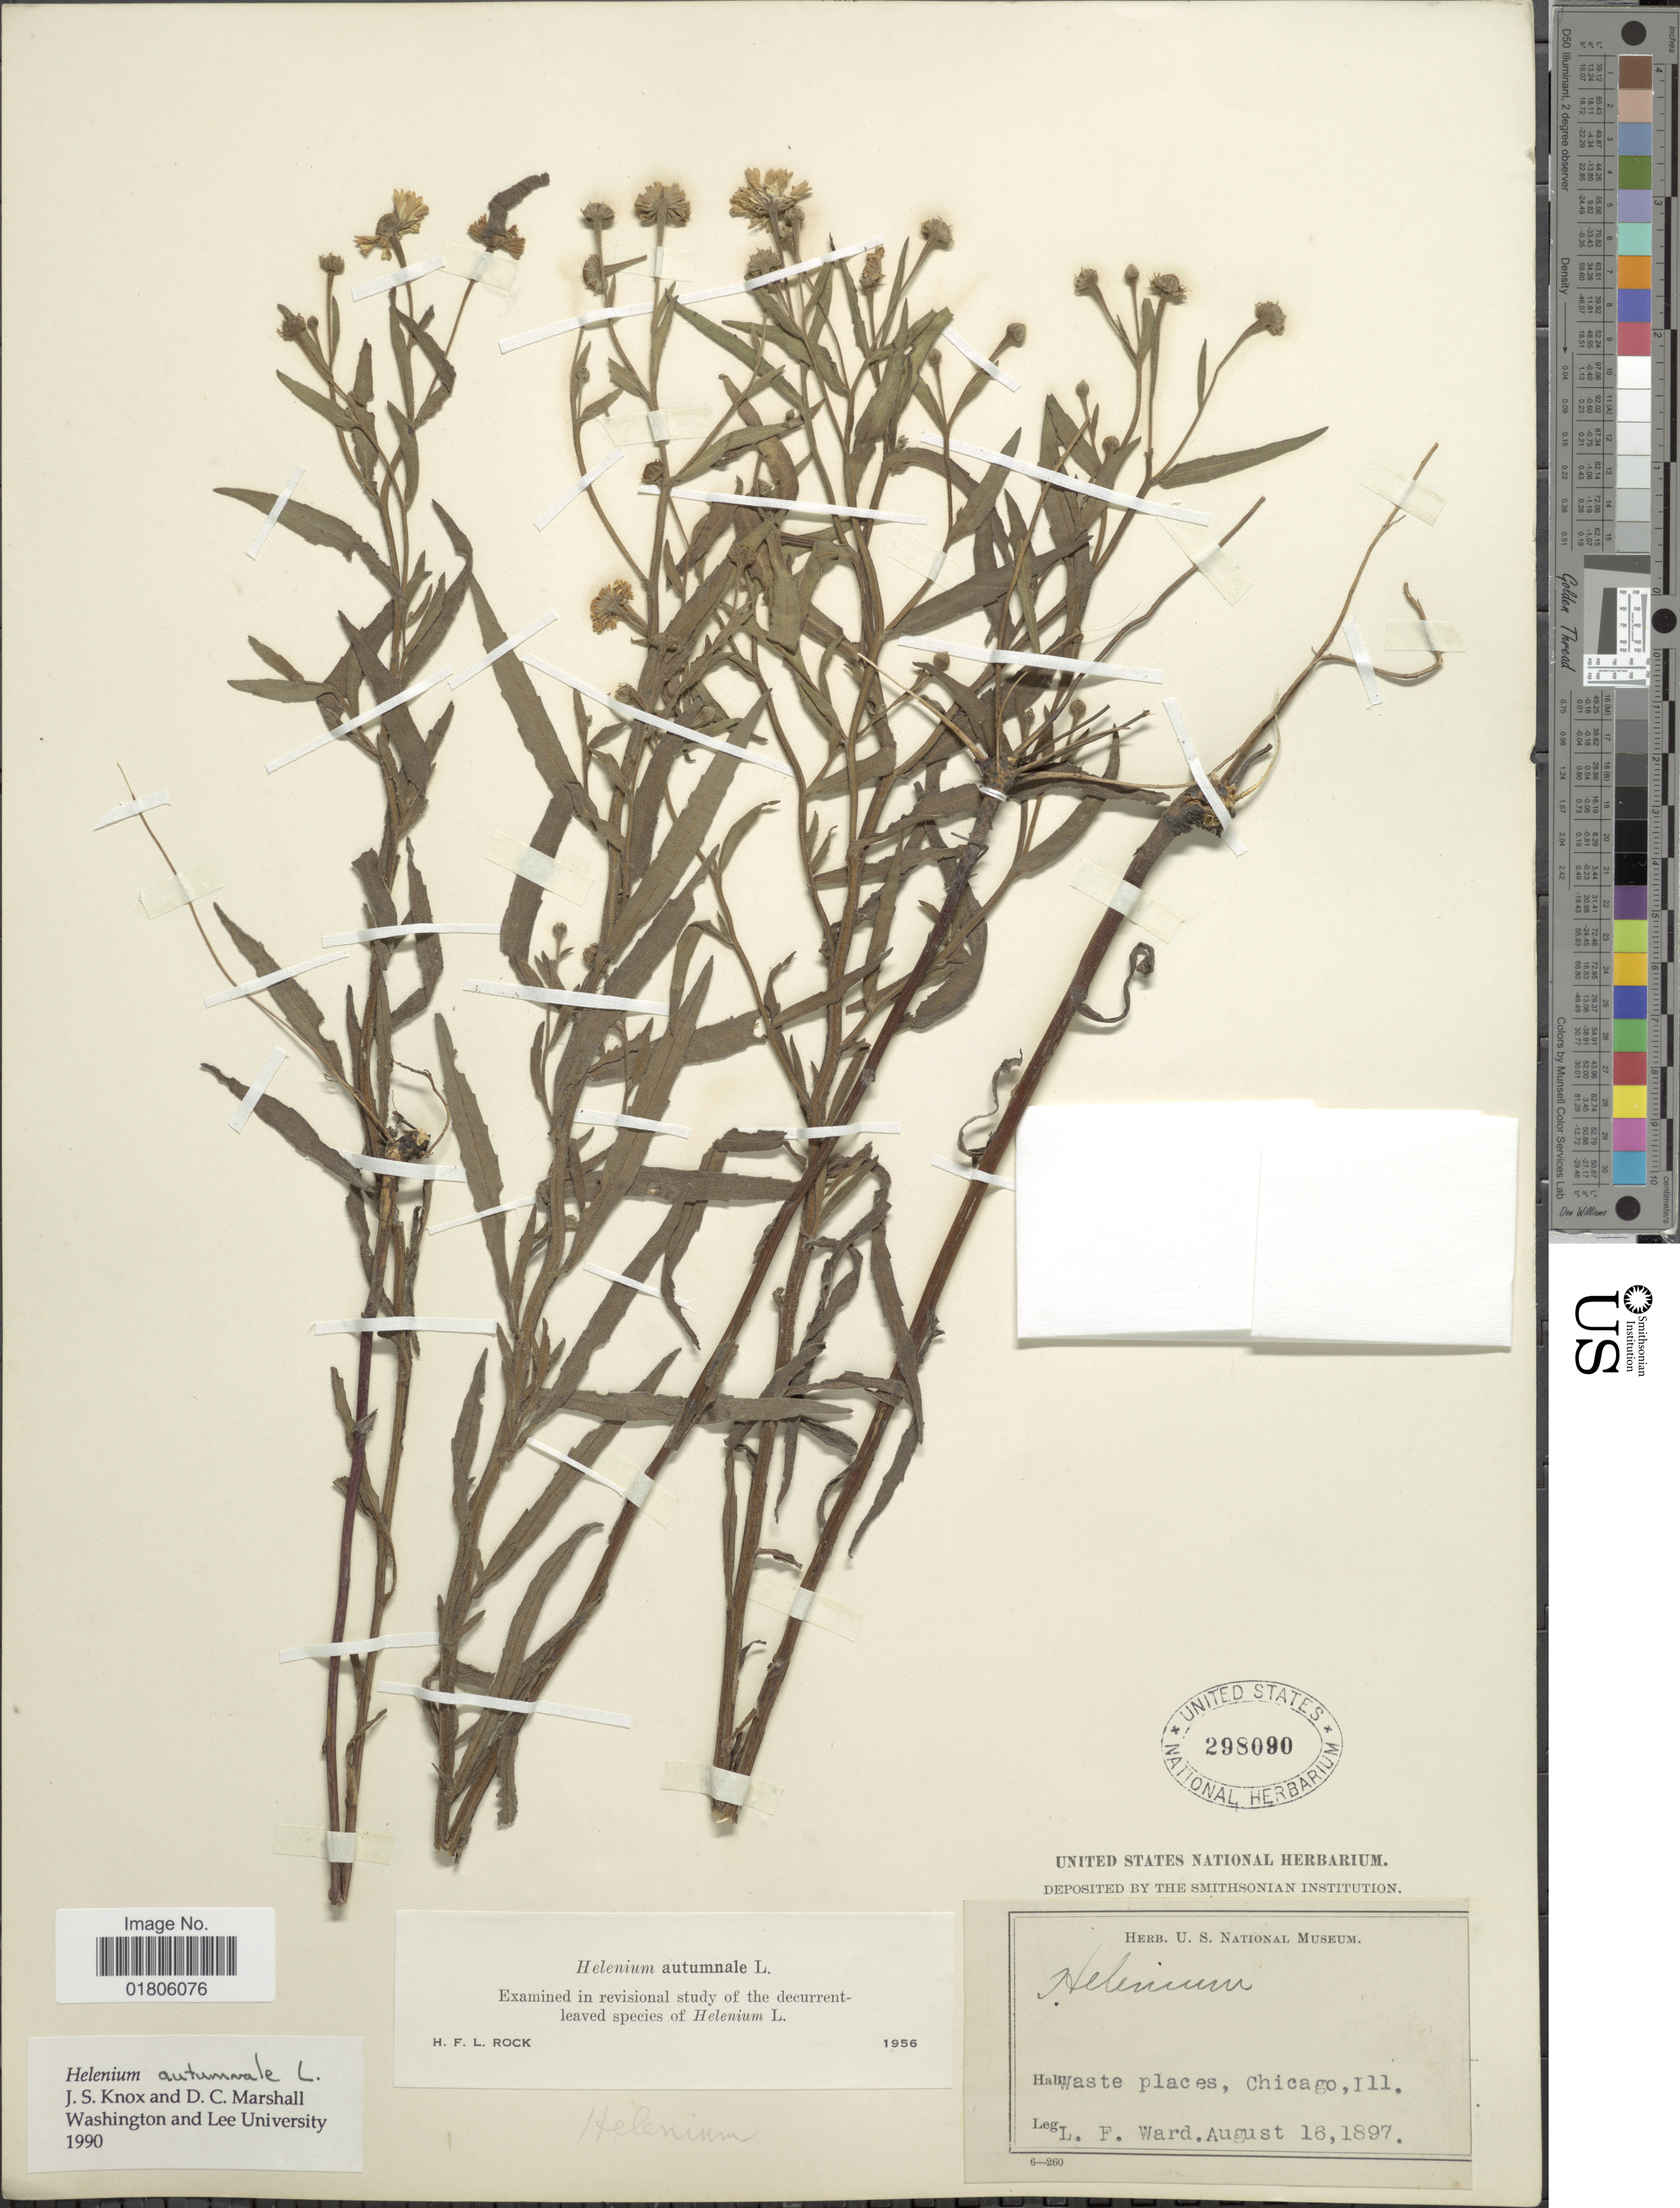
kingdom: Plantae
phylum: Tracheophyta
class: Magnoliopsida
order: Asterales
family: Asteraceae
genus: Helenium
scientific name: Helenium autumnale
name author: L.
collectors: L. Ward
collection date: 1897-08-16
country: United States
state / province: Illinois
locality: Chicago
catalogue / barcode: US 298090